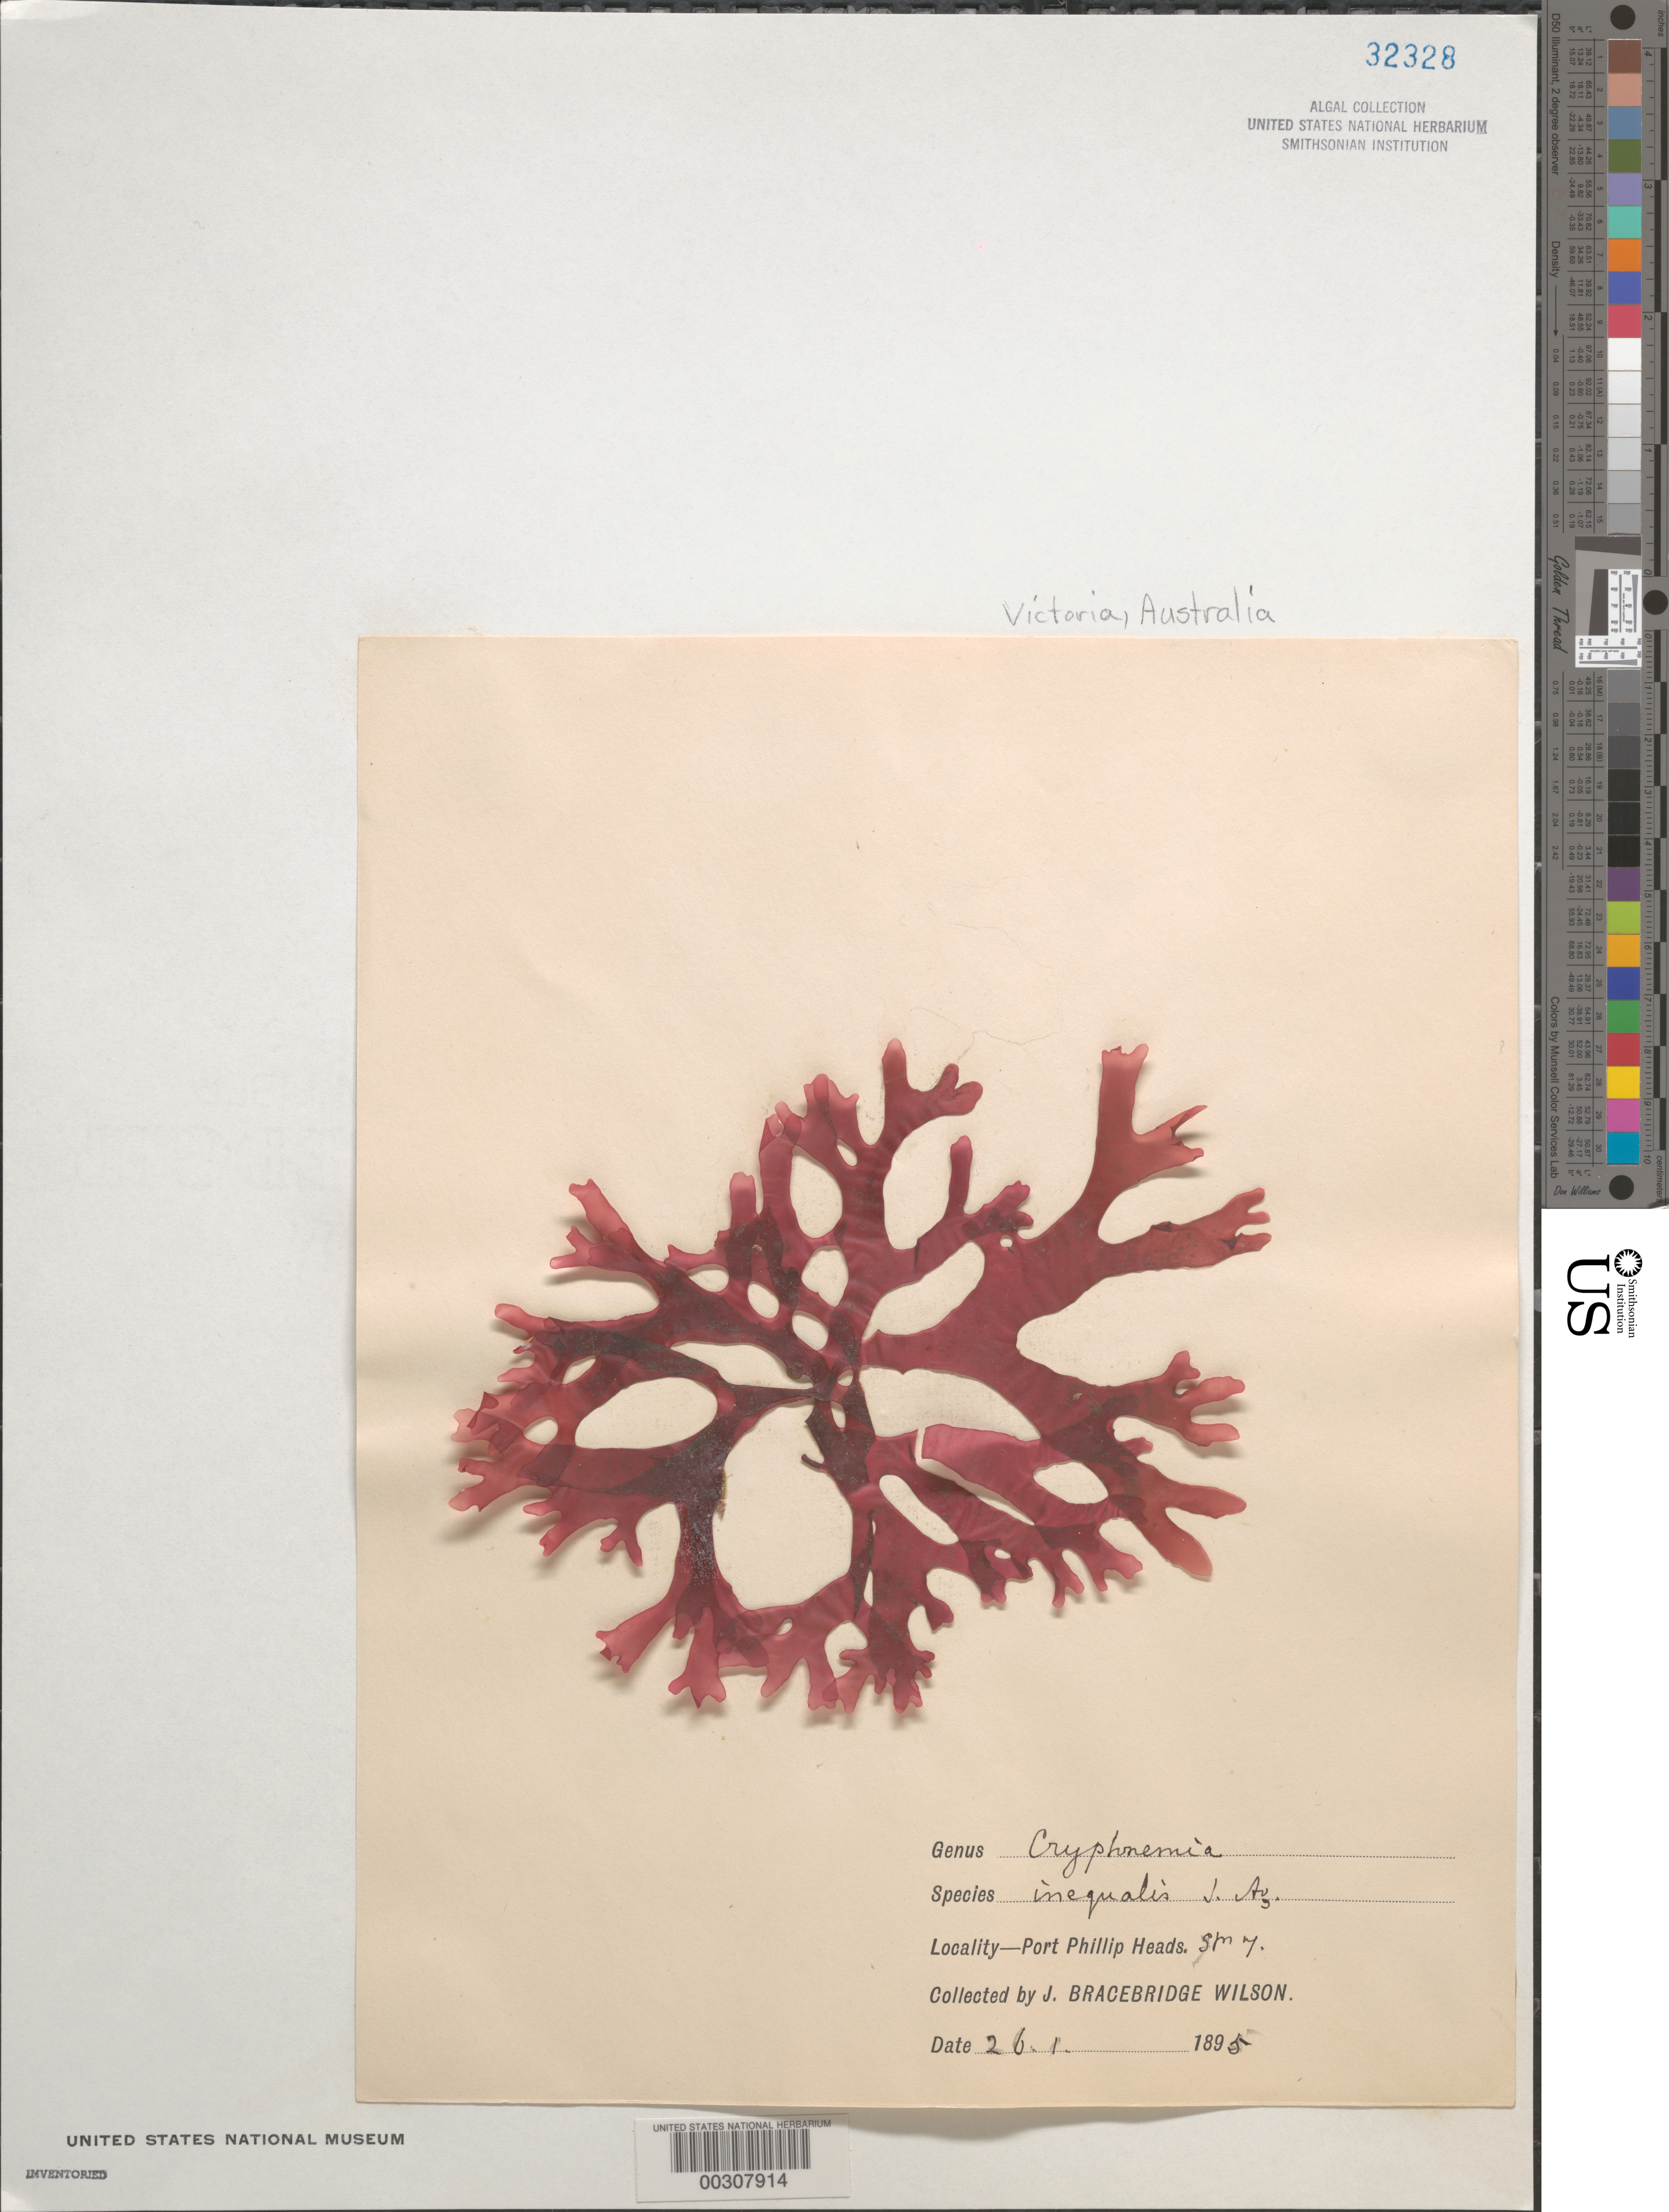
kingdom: Plantae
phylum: Rhodophyta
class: Florideophyceae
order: Halymeniales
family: Halymeniaceae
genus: Cryptonemia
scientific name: Cryptonemia inequalis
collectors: J. B. Wilson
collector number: Station 7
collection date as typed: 26 Jan 1895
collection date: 1895-01-26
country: Australia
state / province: Victoria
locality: Port Phillip Heads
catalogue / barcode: US 32328